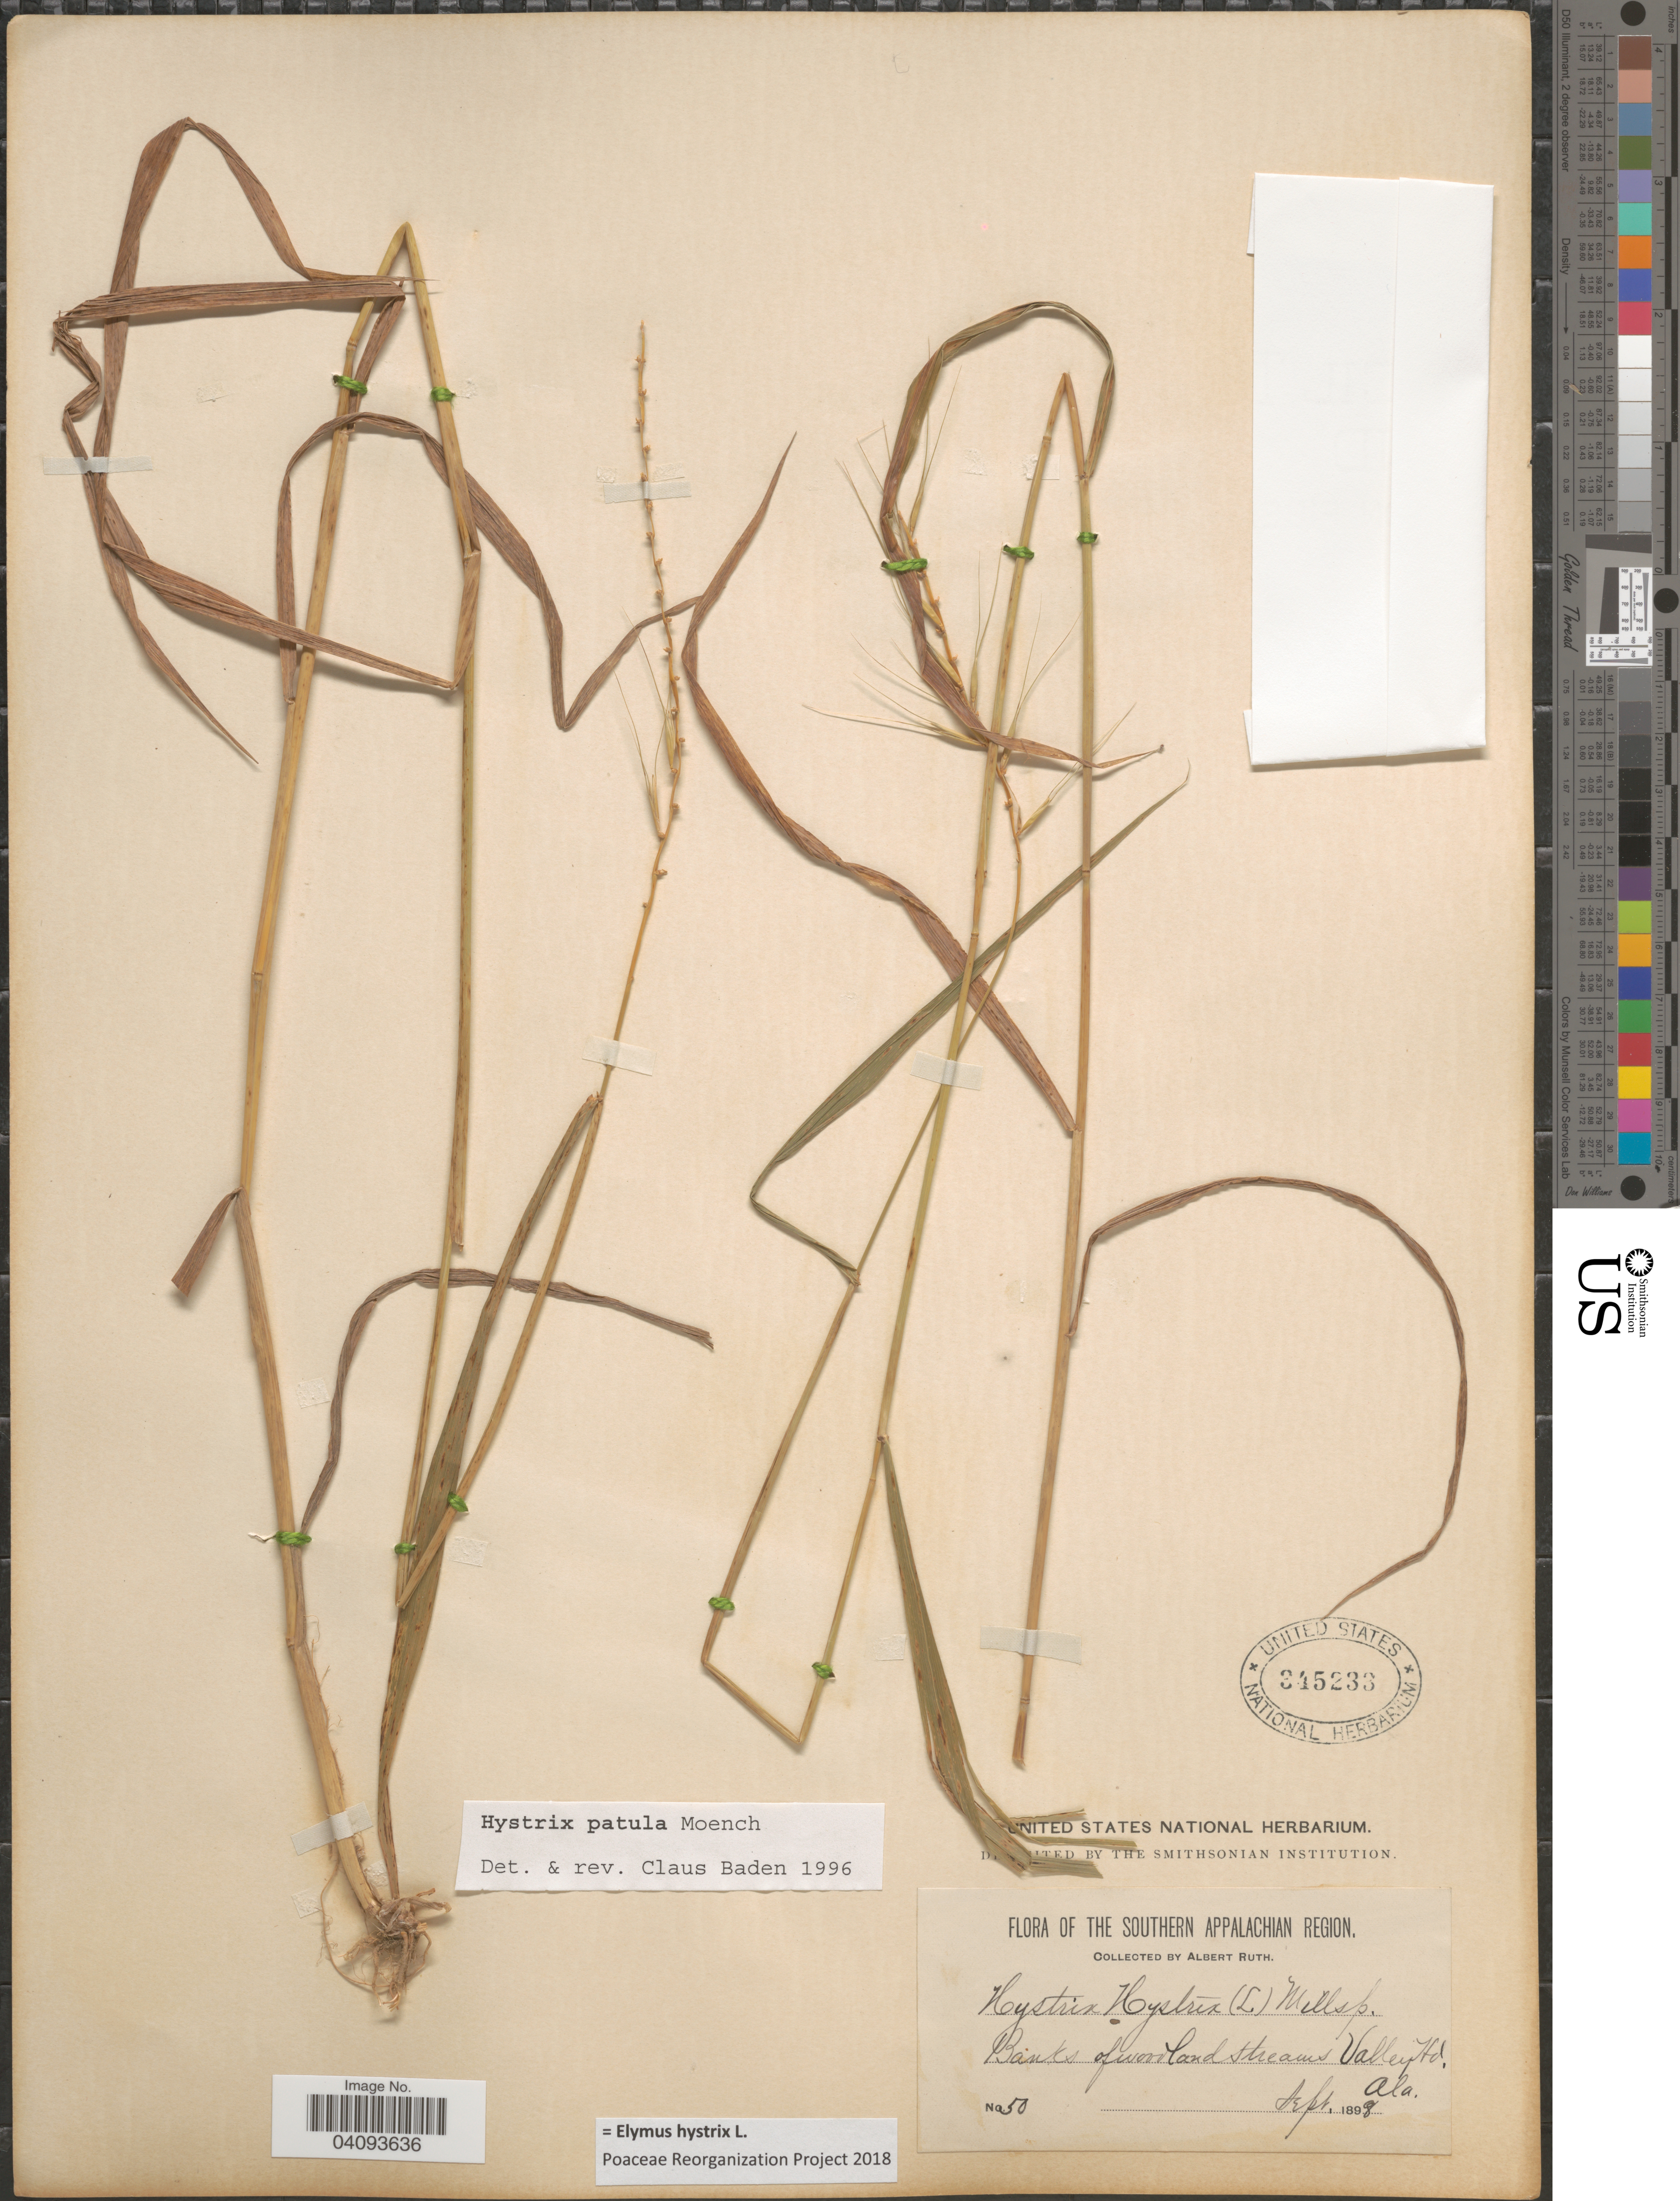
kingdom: Plantae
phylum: Tracheophyta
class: Liliopsida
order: Poales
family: Poaceae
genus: Elymus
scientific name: Elymus hystrix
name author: L.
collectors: A. Ruth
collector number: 50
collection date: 1898-09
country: United States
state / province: Alabama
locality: The Southern Appalachian Region. Banks of woodland streams Valley Hd.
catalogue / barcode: US 345233